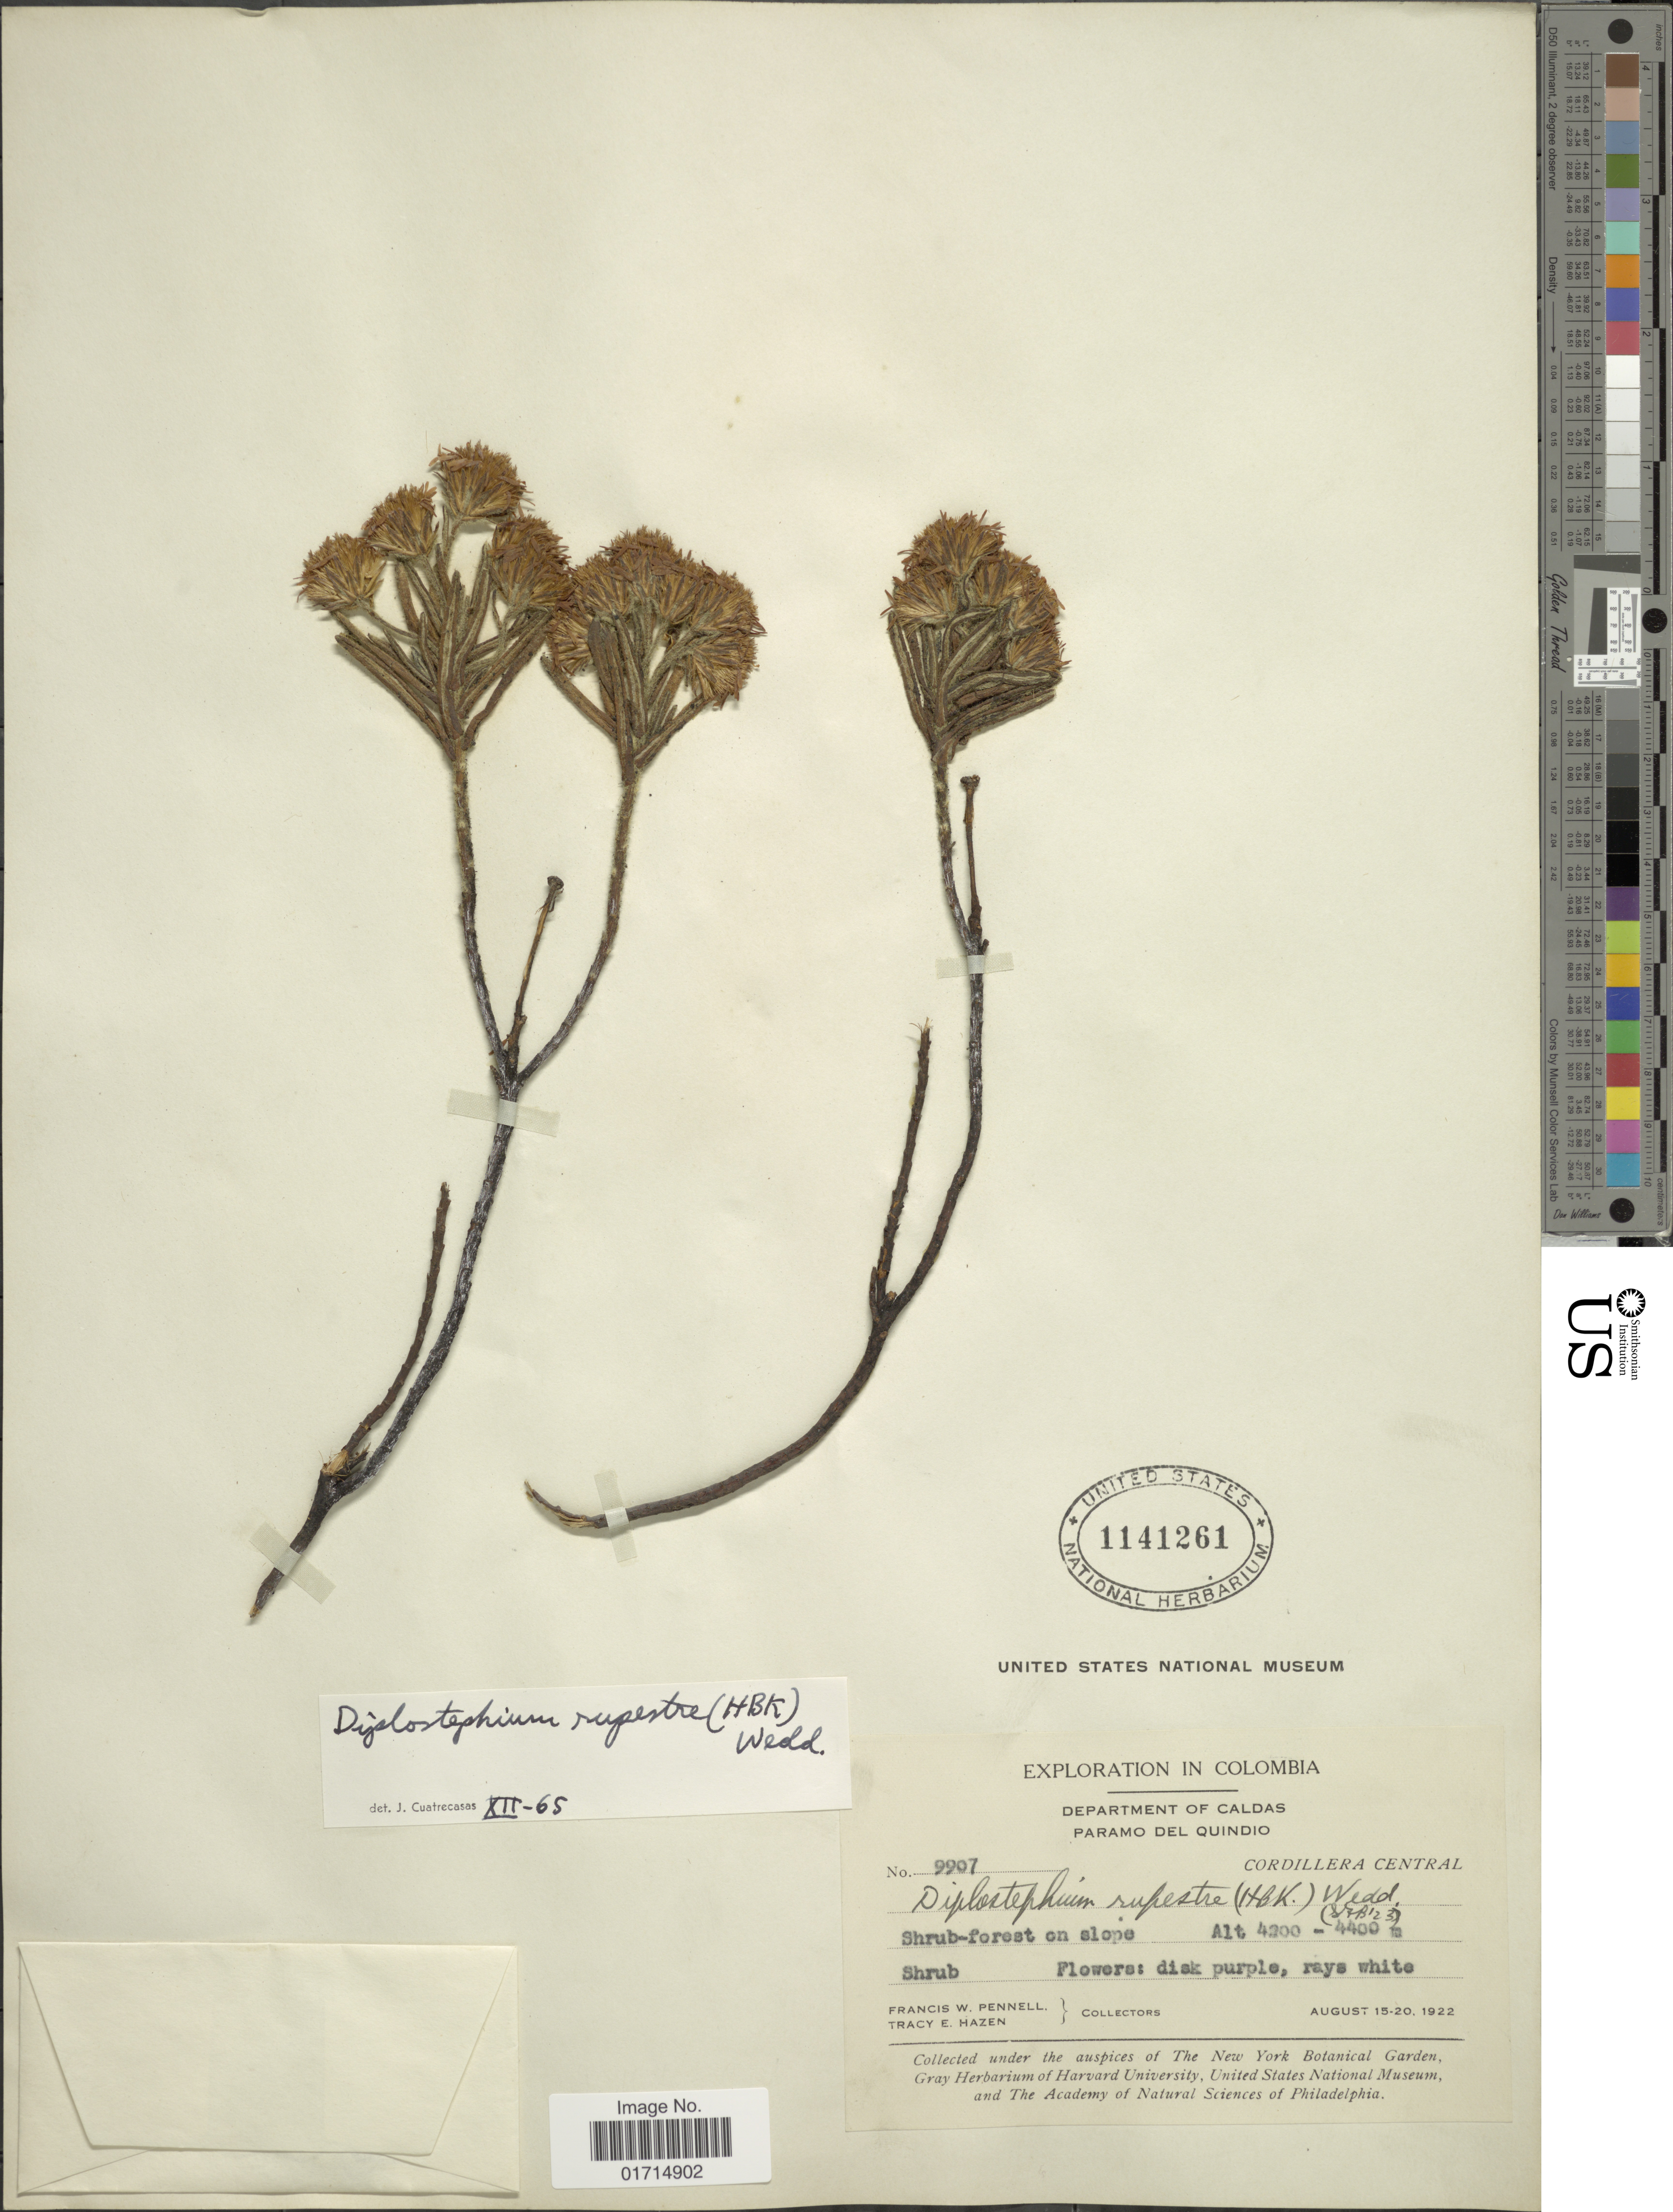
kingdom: Plantae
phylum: Tracheophyta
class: Magnoliopsida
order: Asterales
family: Asteraceae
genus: Diplostephium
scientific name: Diplostephium rupestre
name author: (Kunth) Wedd.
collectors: F. W. Pennell & T. E. Hazen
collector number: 9907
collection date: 1922-08-15/1922-08-20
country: Colombia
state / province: Caldas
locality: Colombia. Department of Caldas. Paramo del Quindio.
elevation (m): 4200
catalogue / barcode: US 1141261